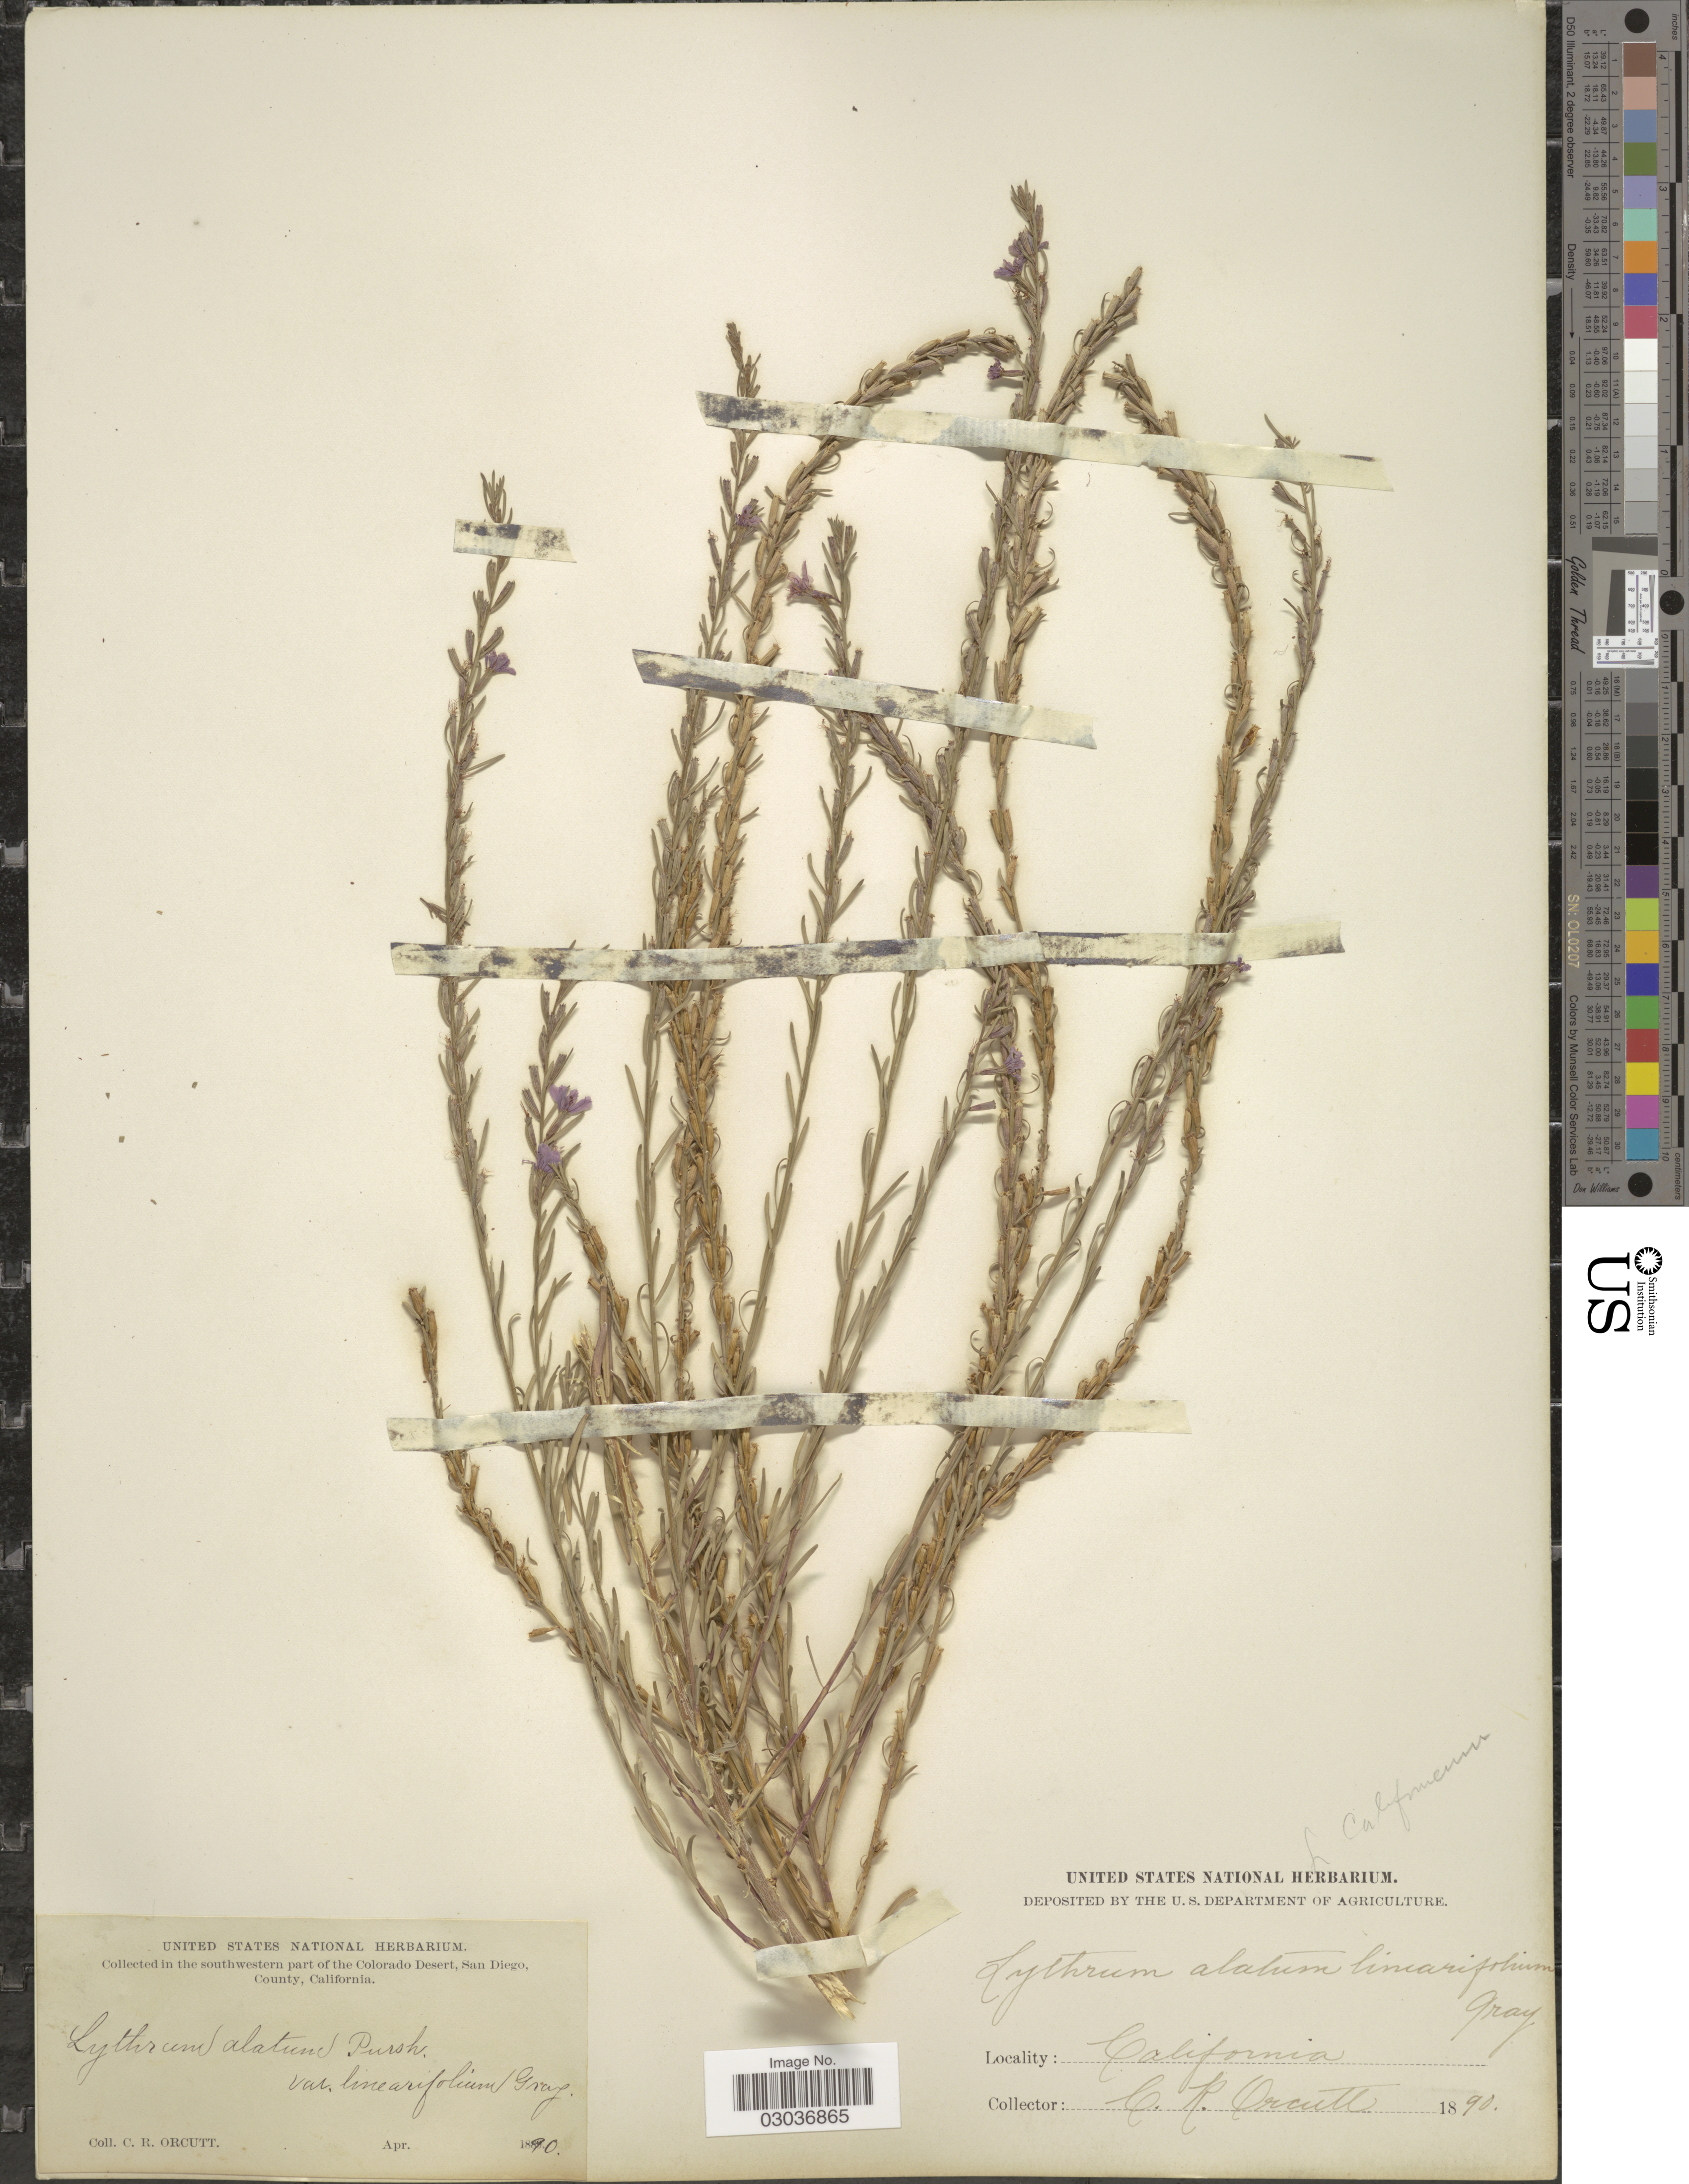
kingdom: Plantae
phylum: Tracheophyta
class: Magnoliopsida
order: Myrtales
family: Lythraceae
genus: Lythrum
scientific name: Lythrum californicum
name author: Torr. & A. Gray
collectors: C. R. Orcutt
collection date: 1890-04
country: United States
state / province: California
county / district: San Diego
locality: Collected in the southwestern part of the Colorado Desert, San Diego County.